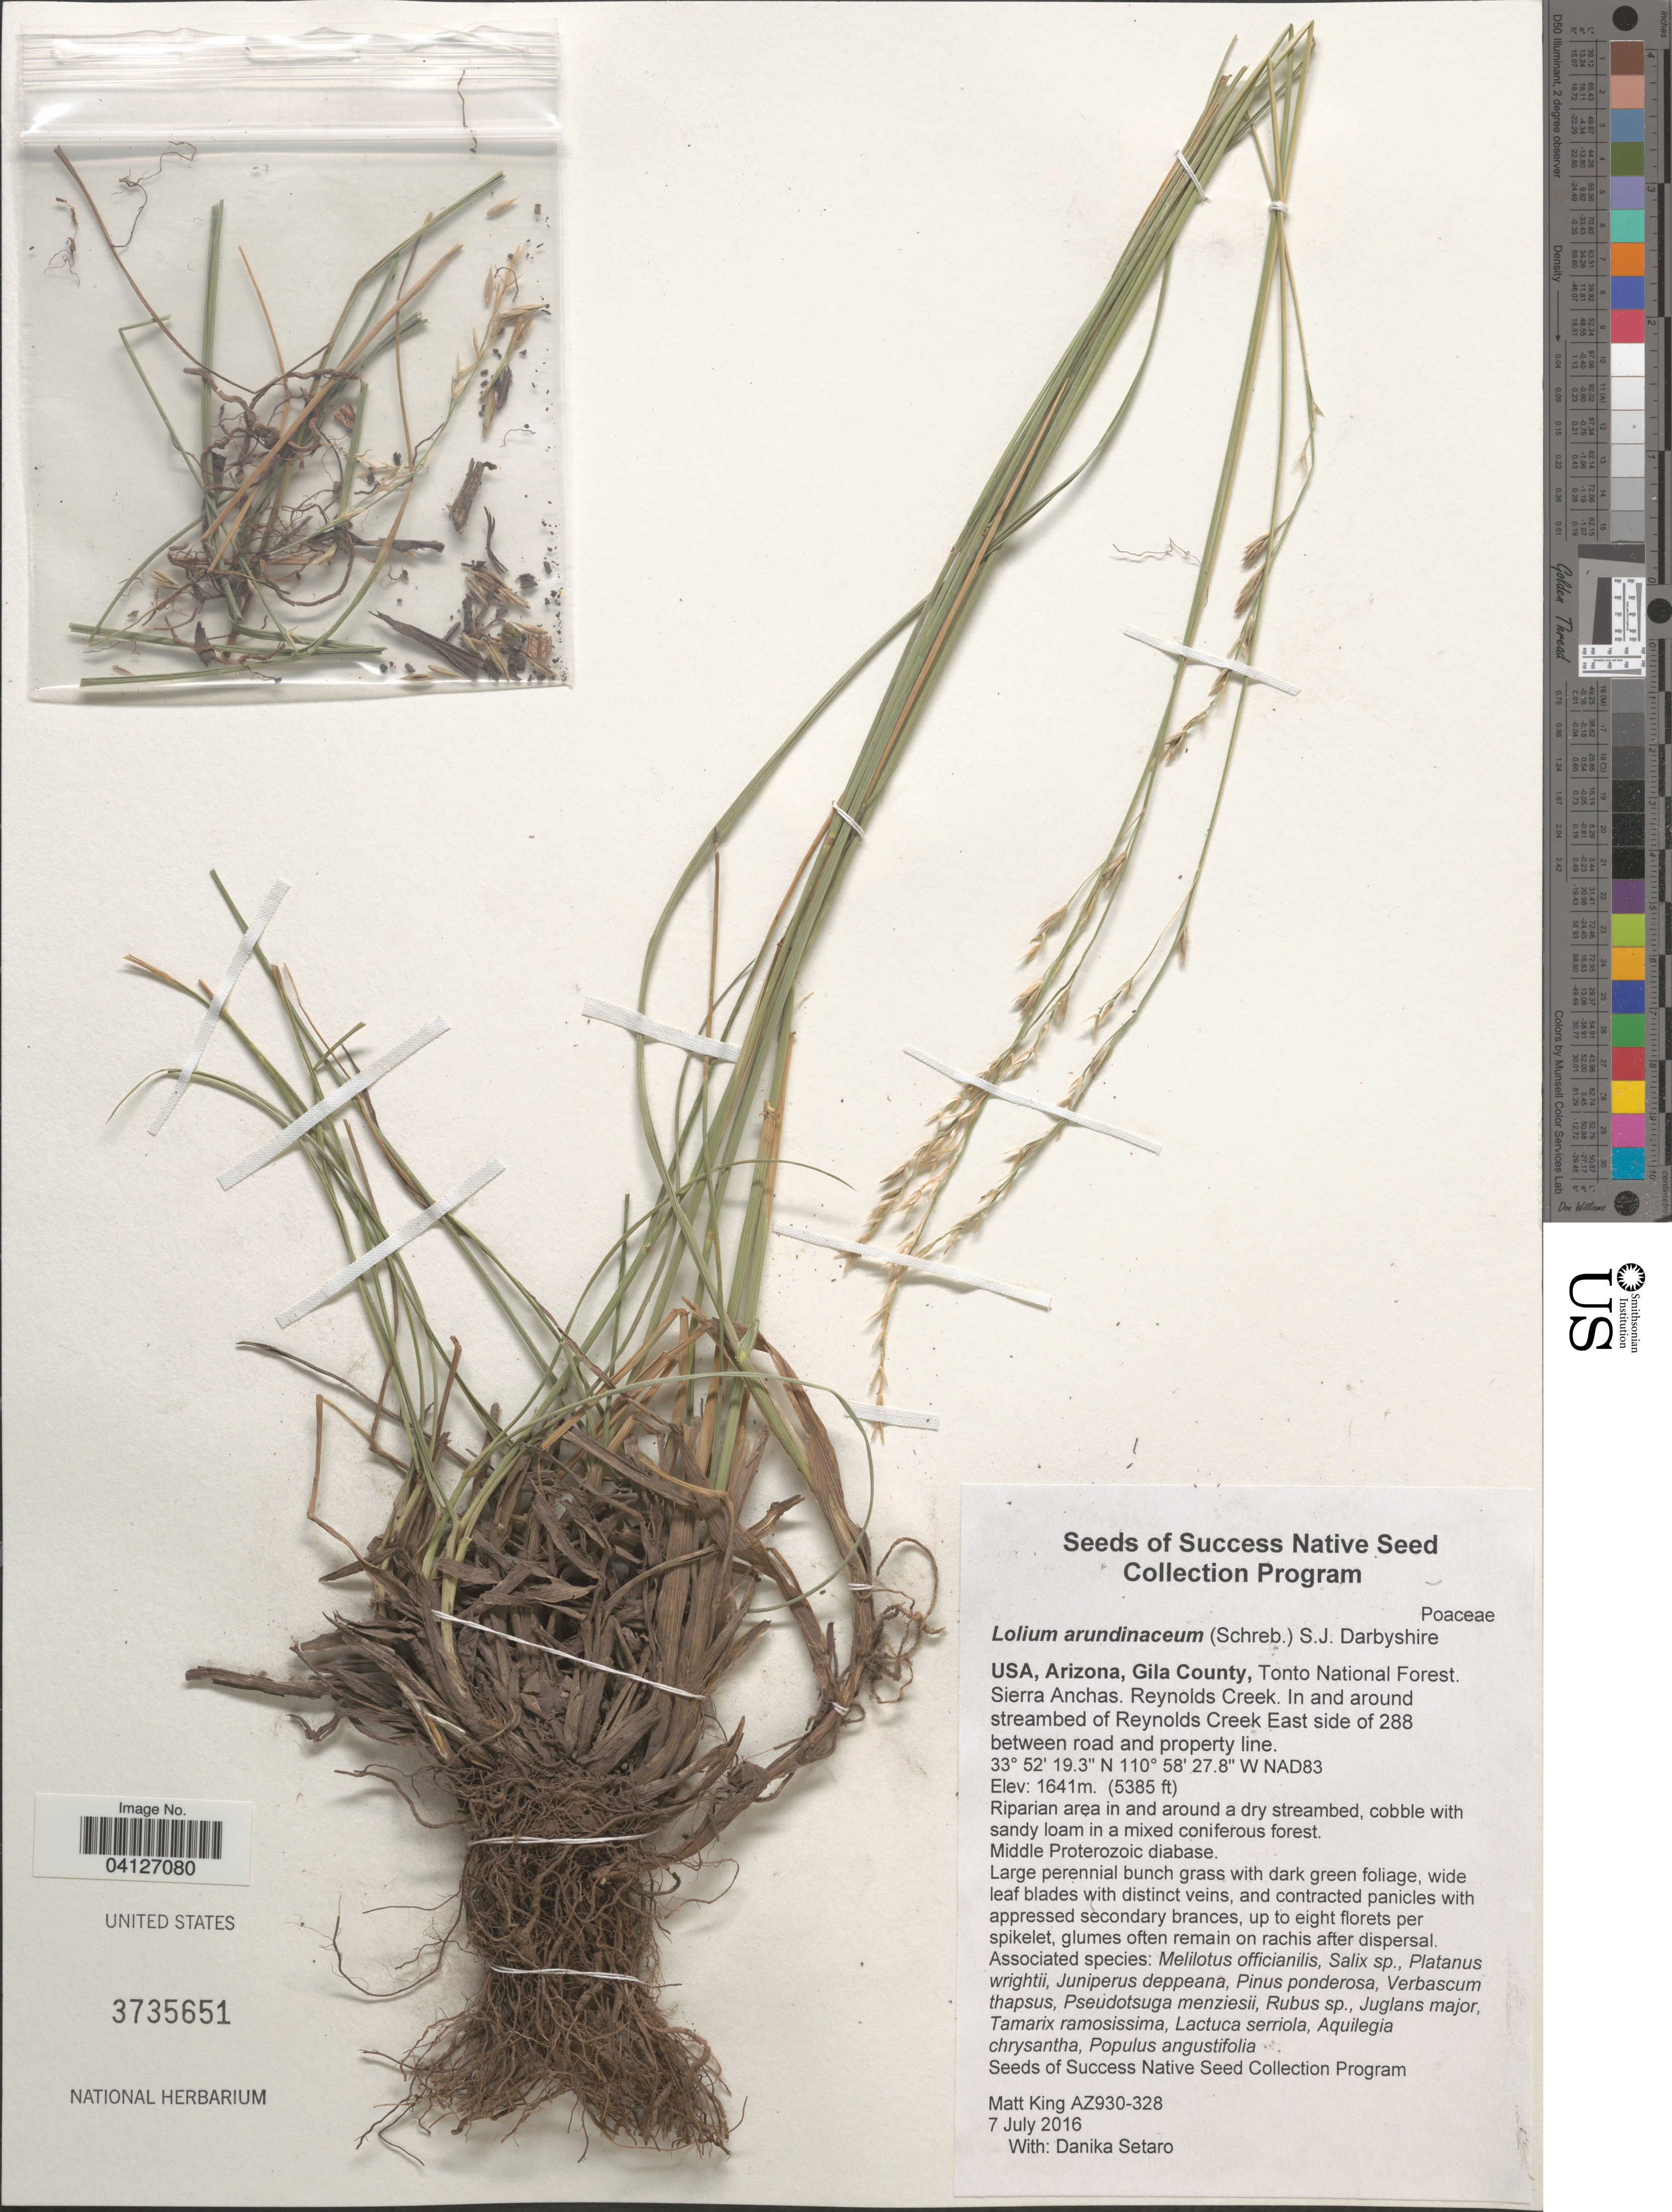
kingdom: Plantae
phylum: Tracheophyta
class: Liliopsida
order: Poales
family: Poaceae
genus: Lolium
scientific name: Lolium arundinaceum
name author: (Schreb.) Darbysh.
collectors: M. King & D. Setaro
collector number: AZ930-328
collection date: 2016-07-07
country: United States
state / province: Arizona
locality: Gila County, Tonto National Forest. Sierra Anchas. Reynolds Creek. In and around streambed of Reynolds Creek East side of 288 between road and property line. NAD83.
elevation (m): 1641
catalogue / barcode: US 3735651